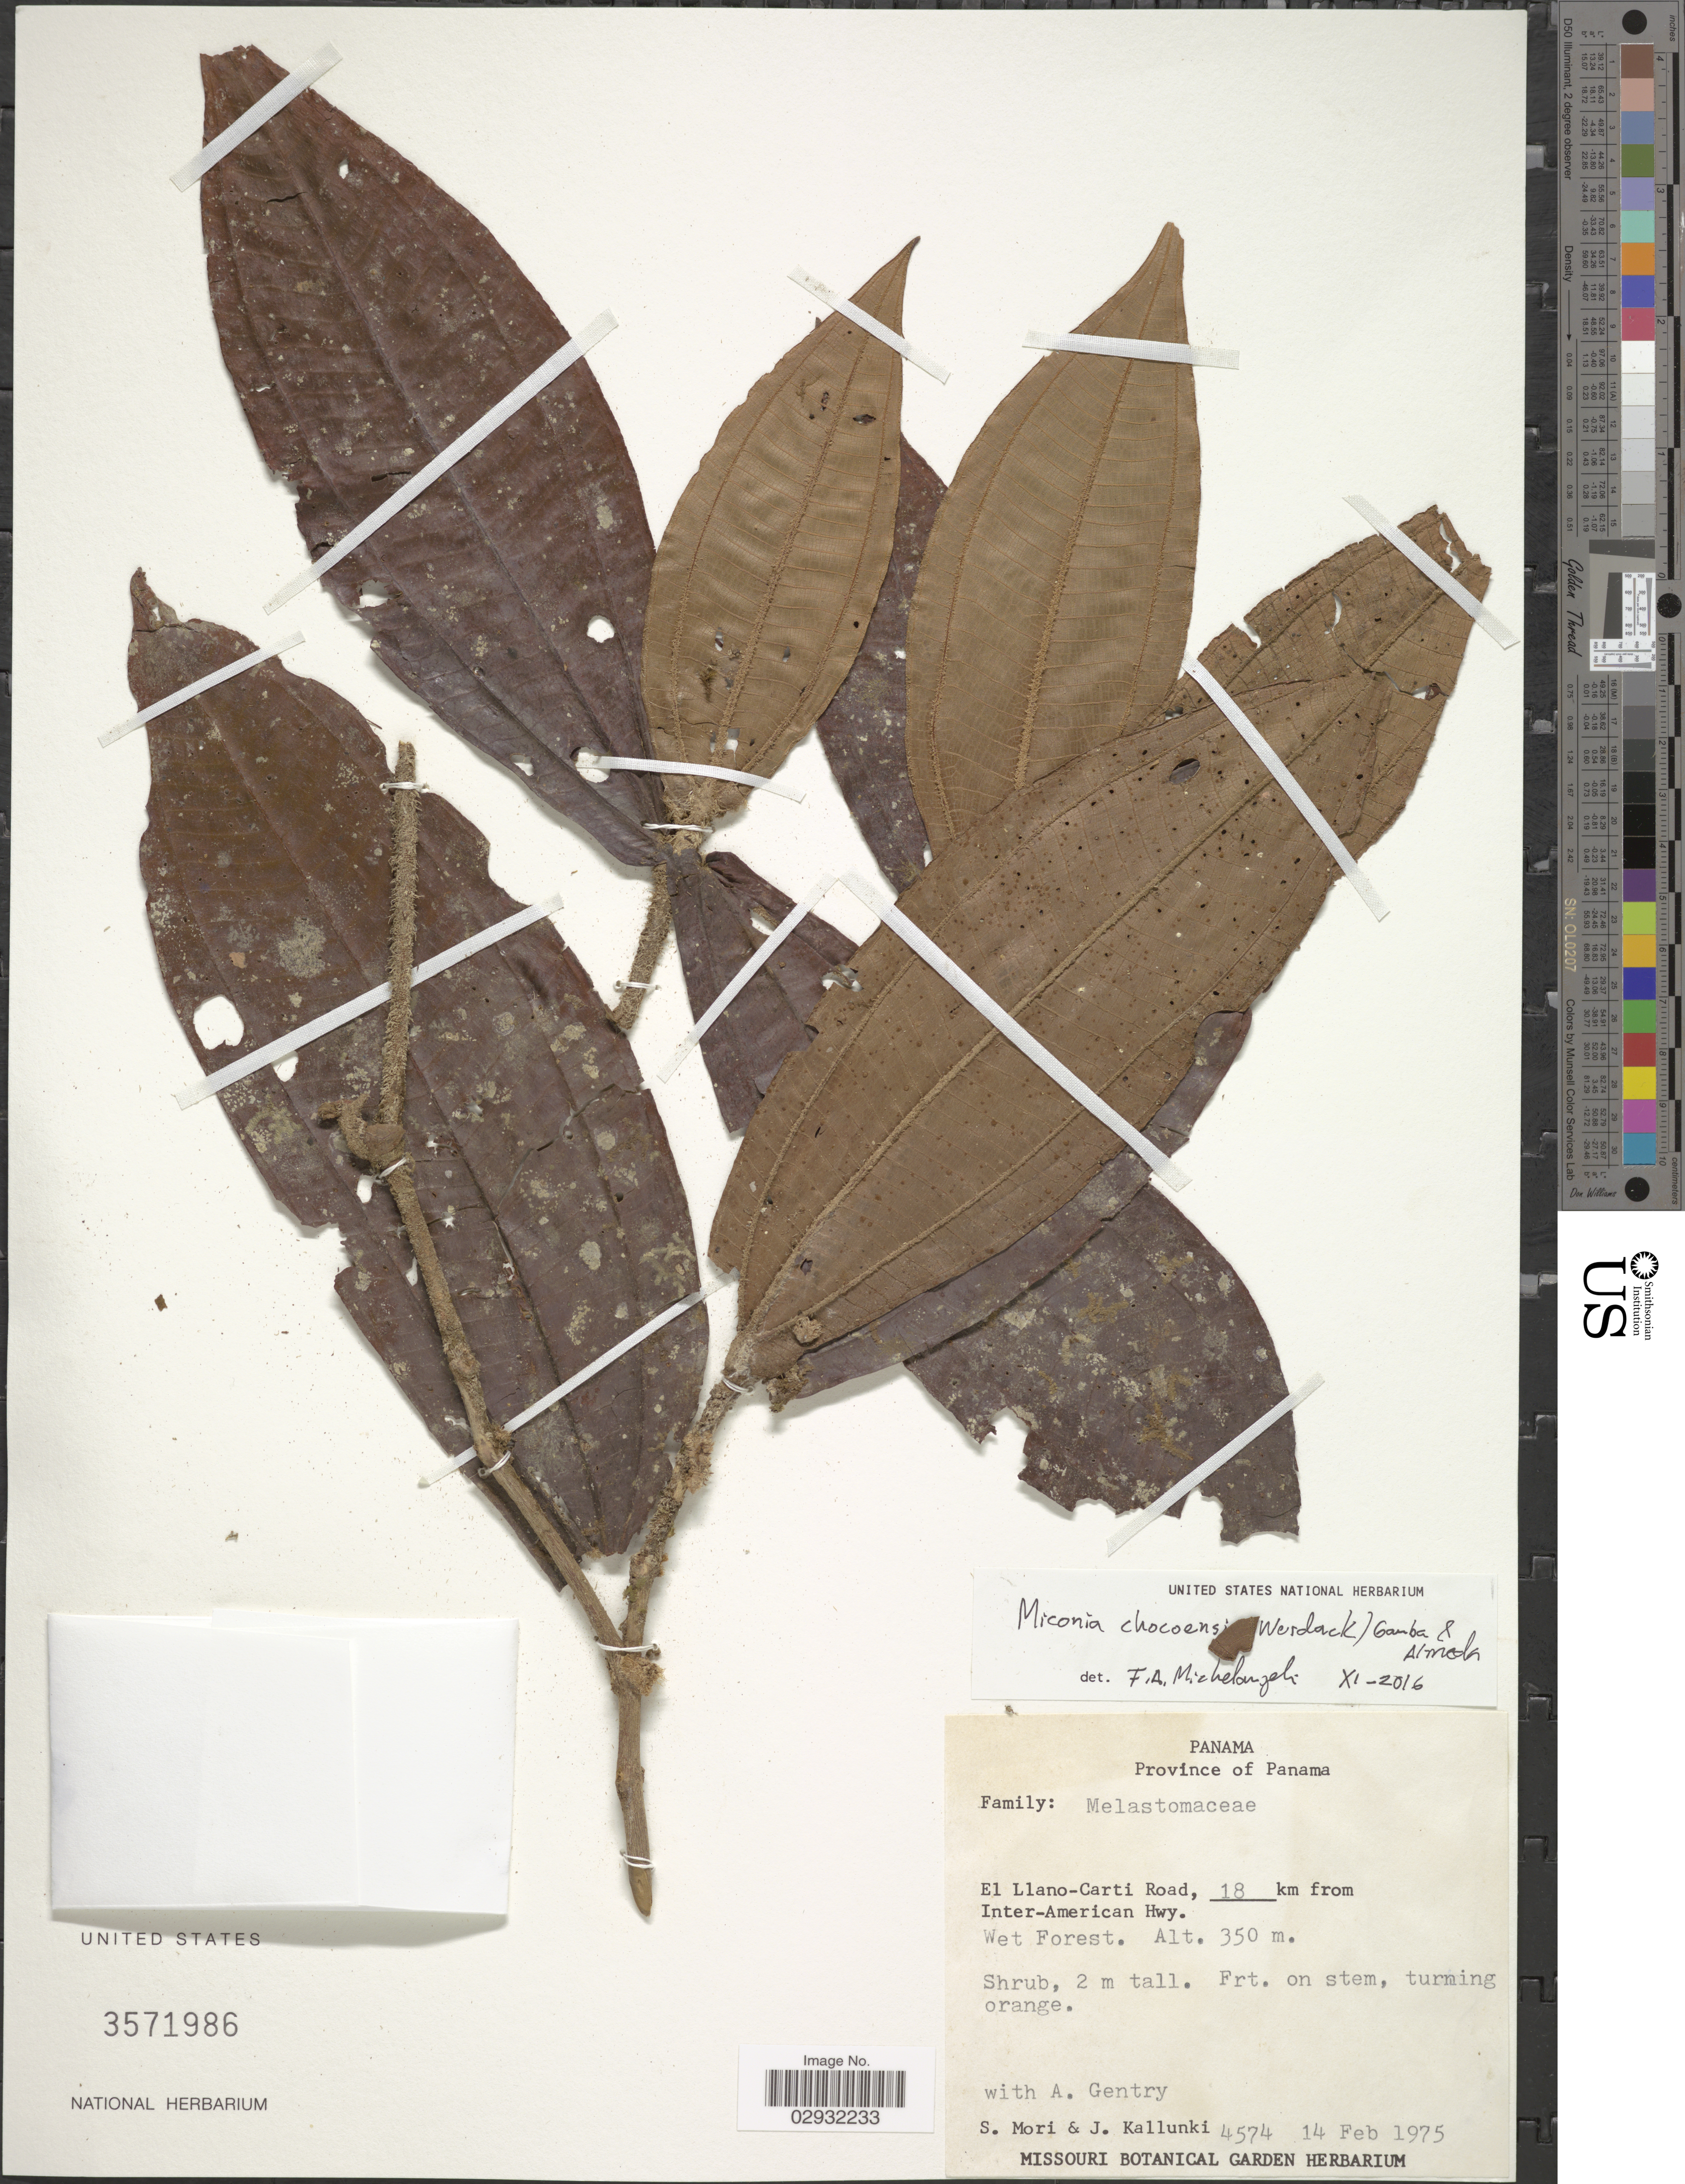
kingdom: Plantae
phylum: Tracheophyta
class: Magnoliopsida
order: Myrtales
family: Melastomataceae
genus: Miconia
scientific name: Miconia chocoensis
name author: (Wurdack) Gamba & Almeda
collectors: S. Mori, J. Kallunki & A. H. Gentry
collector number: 4574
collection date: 1975-02-14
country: Panama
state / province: Panamá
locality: El Llano-Carti Road, 18 km from Inter-American Hwy.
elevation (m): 350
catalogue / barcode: US 3571986